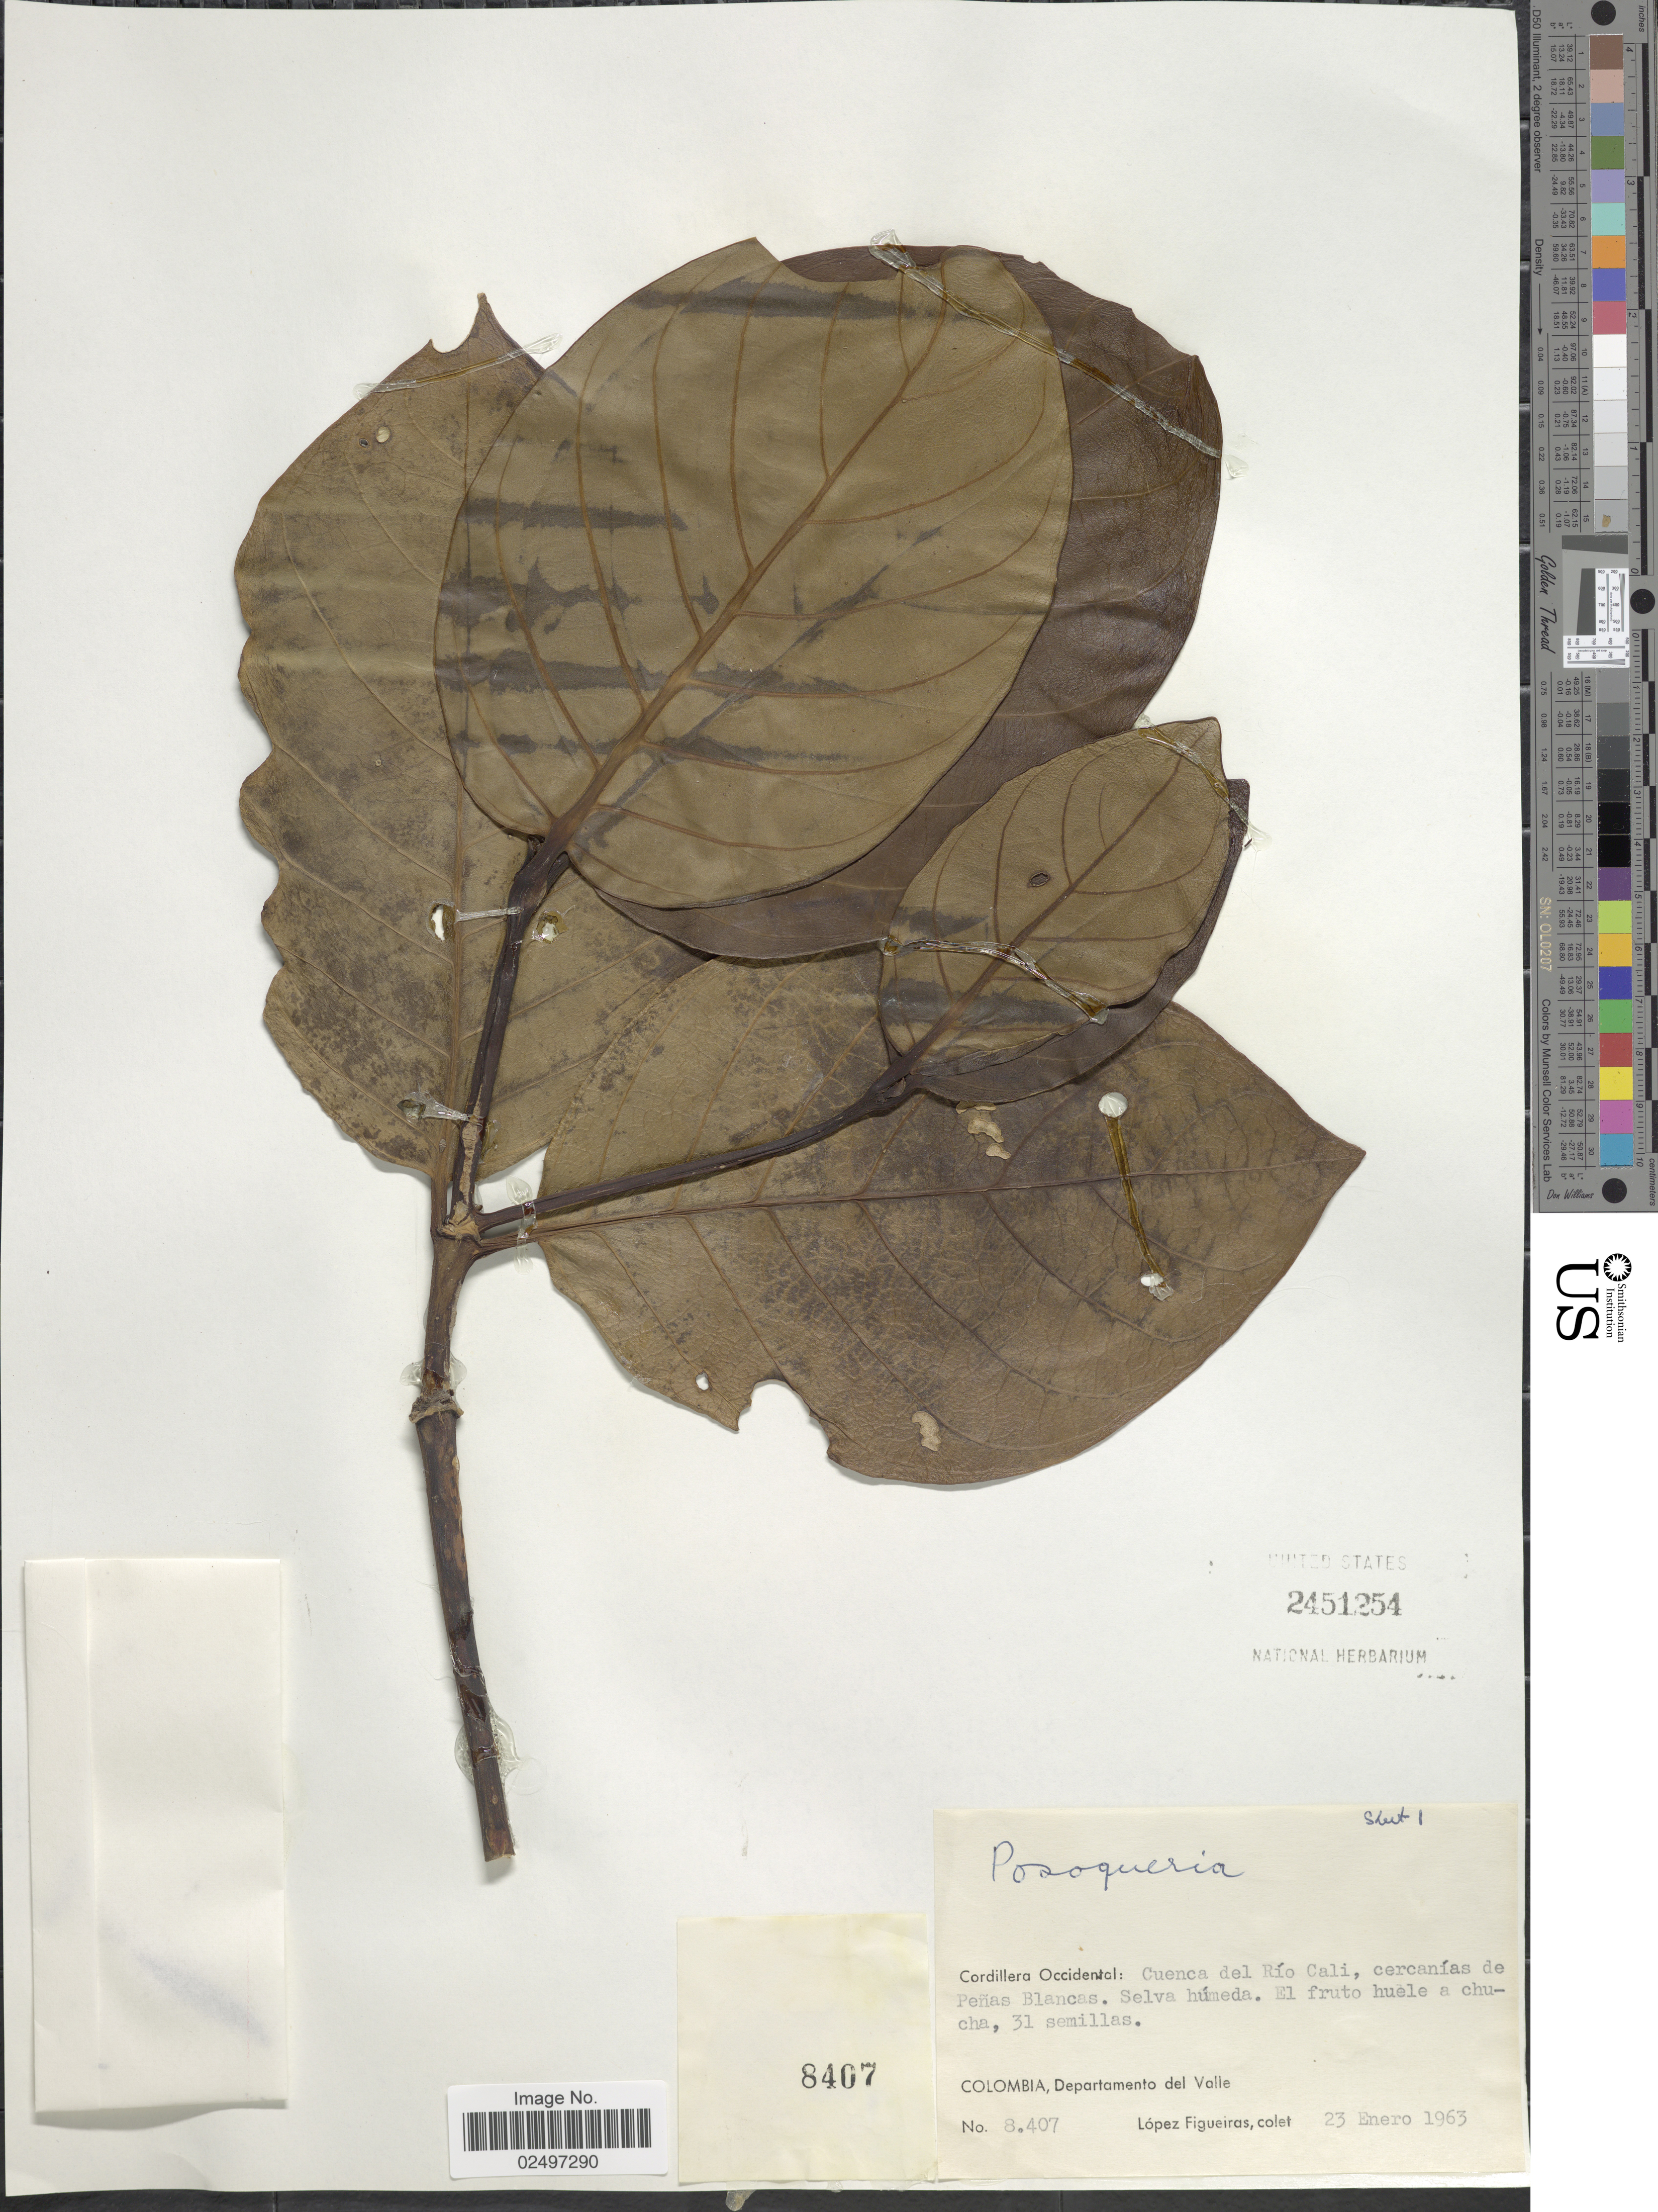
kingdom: Plantae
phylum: Tracheophyta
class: Magnoliopsida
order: Gentianales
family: Rubiaceae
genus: Posoqueria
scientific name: Posoqueria sp.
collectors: M. López Figueiras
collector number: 8407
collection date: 1963-01-23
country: Colombia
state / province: Valle del Cauca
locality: Cordillera Occidental: Cuenca del Rio Cali, cercanias de Penas Blancas, Selva humed, Colombia, Departamento del Valle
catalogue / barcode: US 2451254